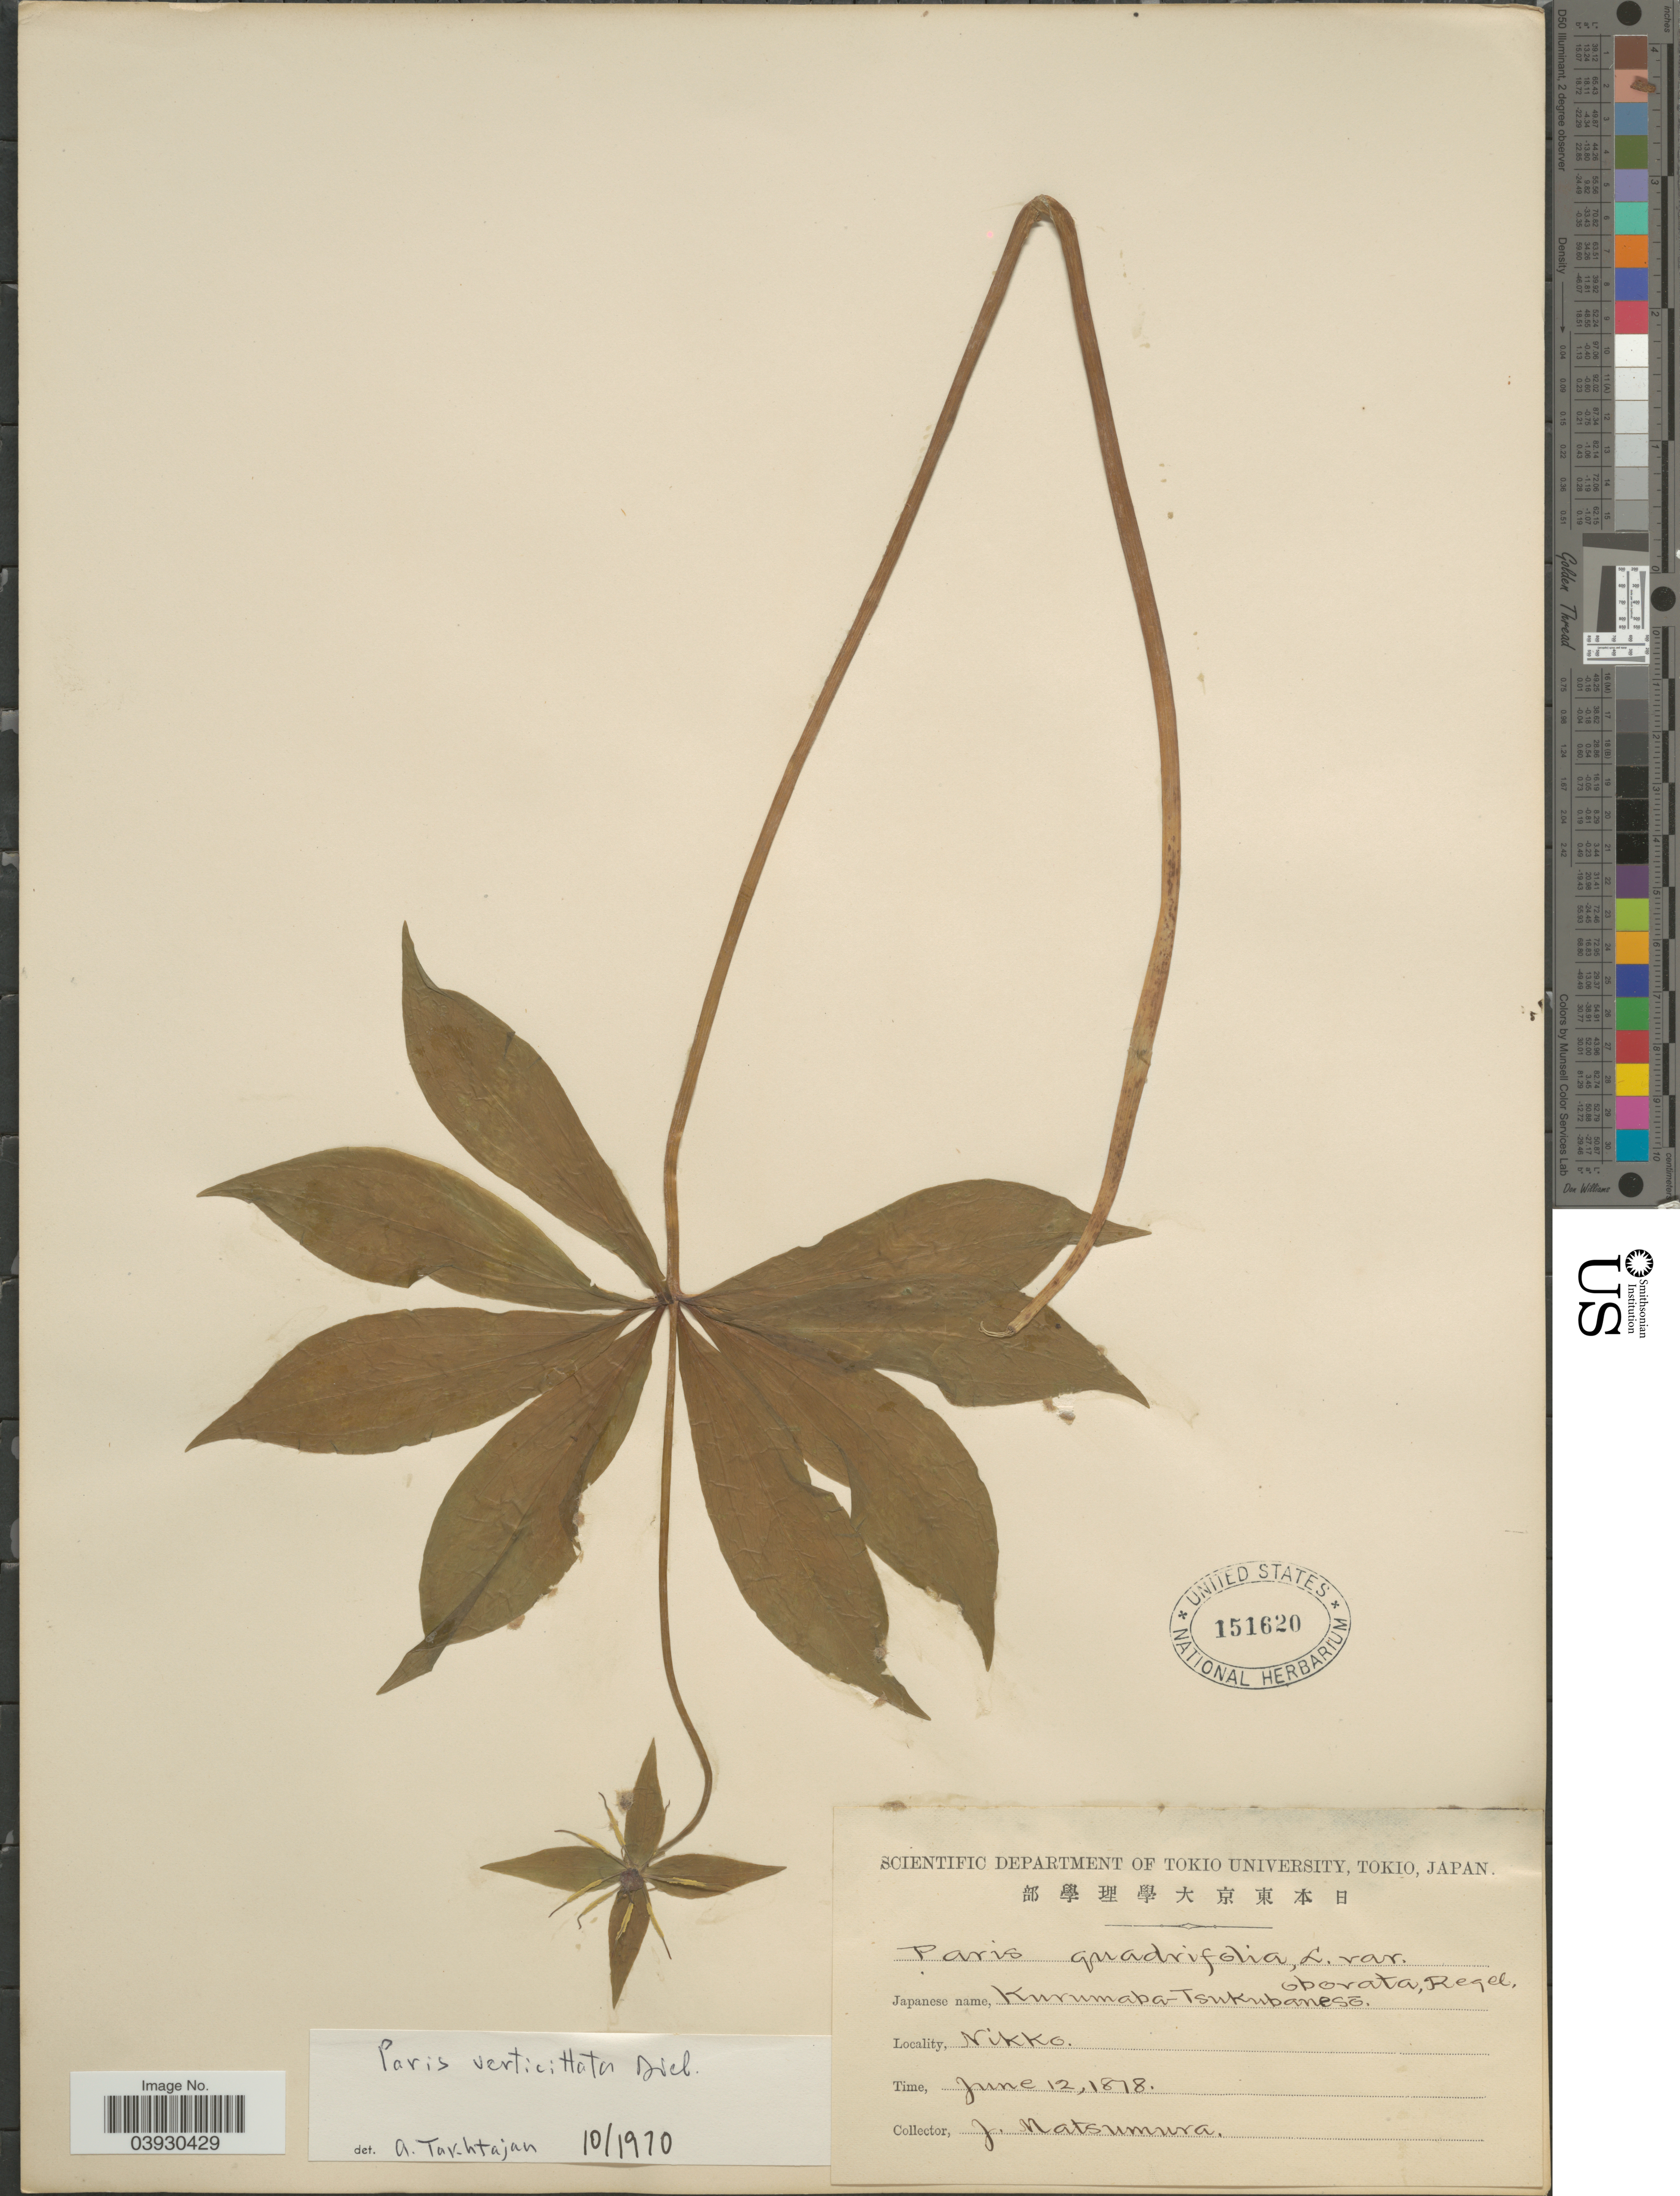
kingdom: Plantae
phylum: Tracheophyta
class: Liliopsida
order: Liliales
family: Melanthiaceae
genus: Paris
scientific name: Paris verticillata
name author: M. Bieb.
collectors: J. Matsumura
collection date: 1818-06-12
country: Japan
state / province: Tokyo, Federal City of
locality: Nikko.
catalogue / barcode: US 151620